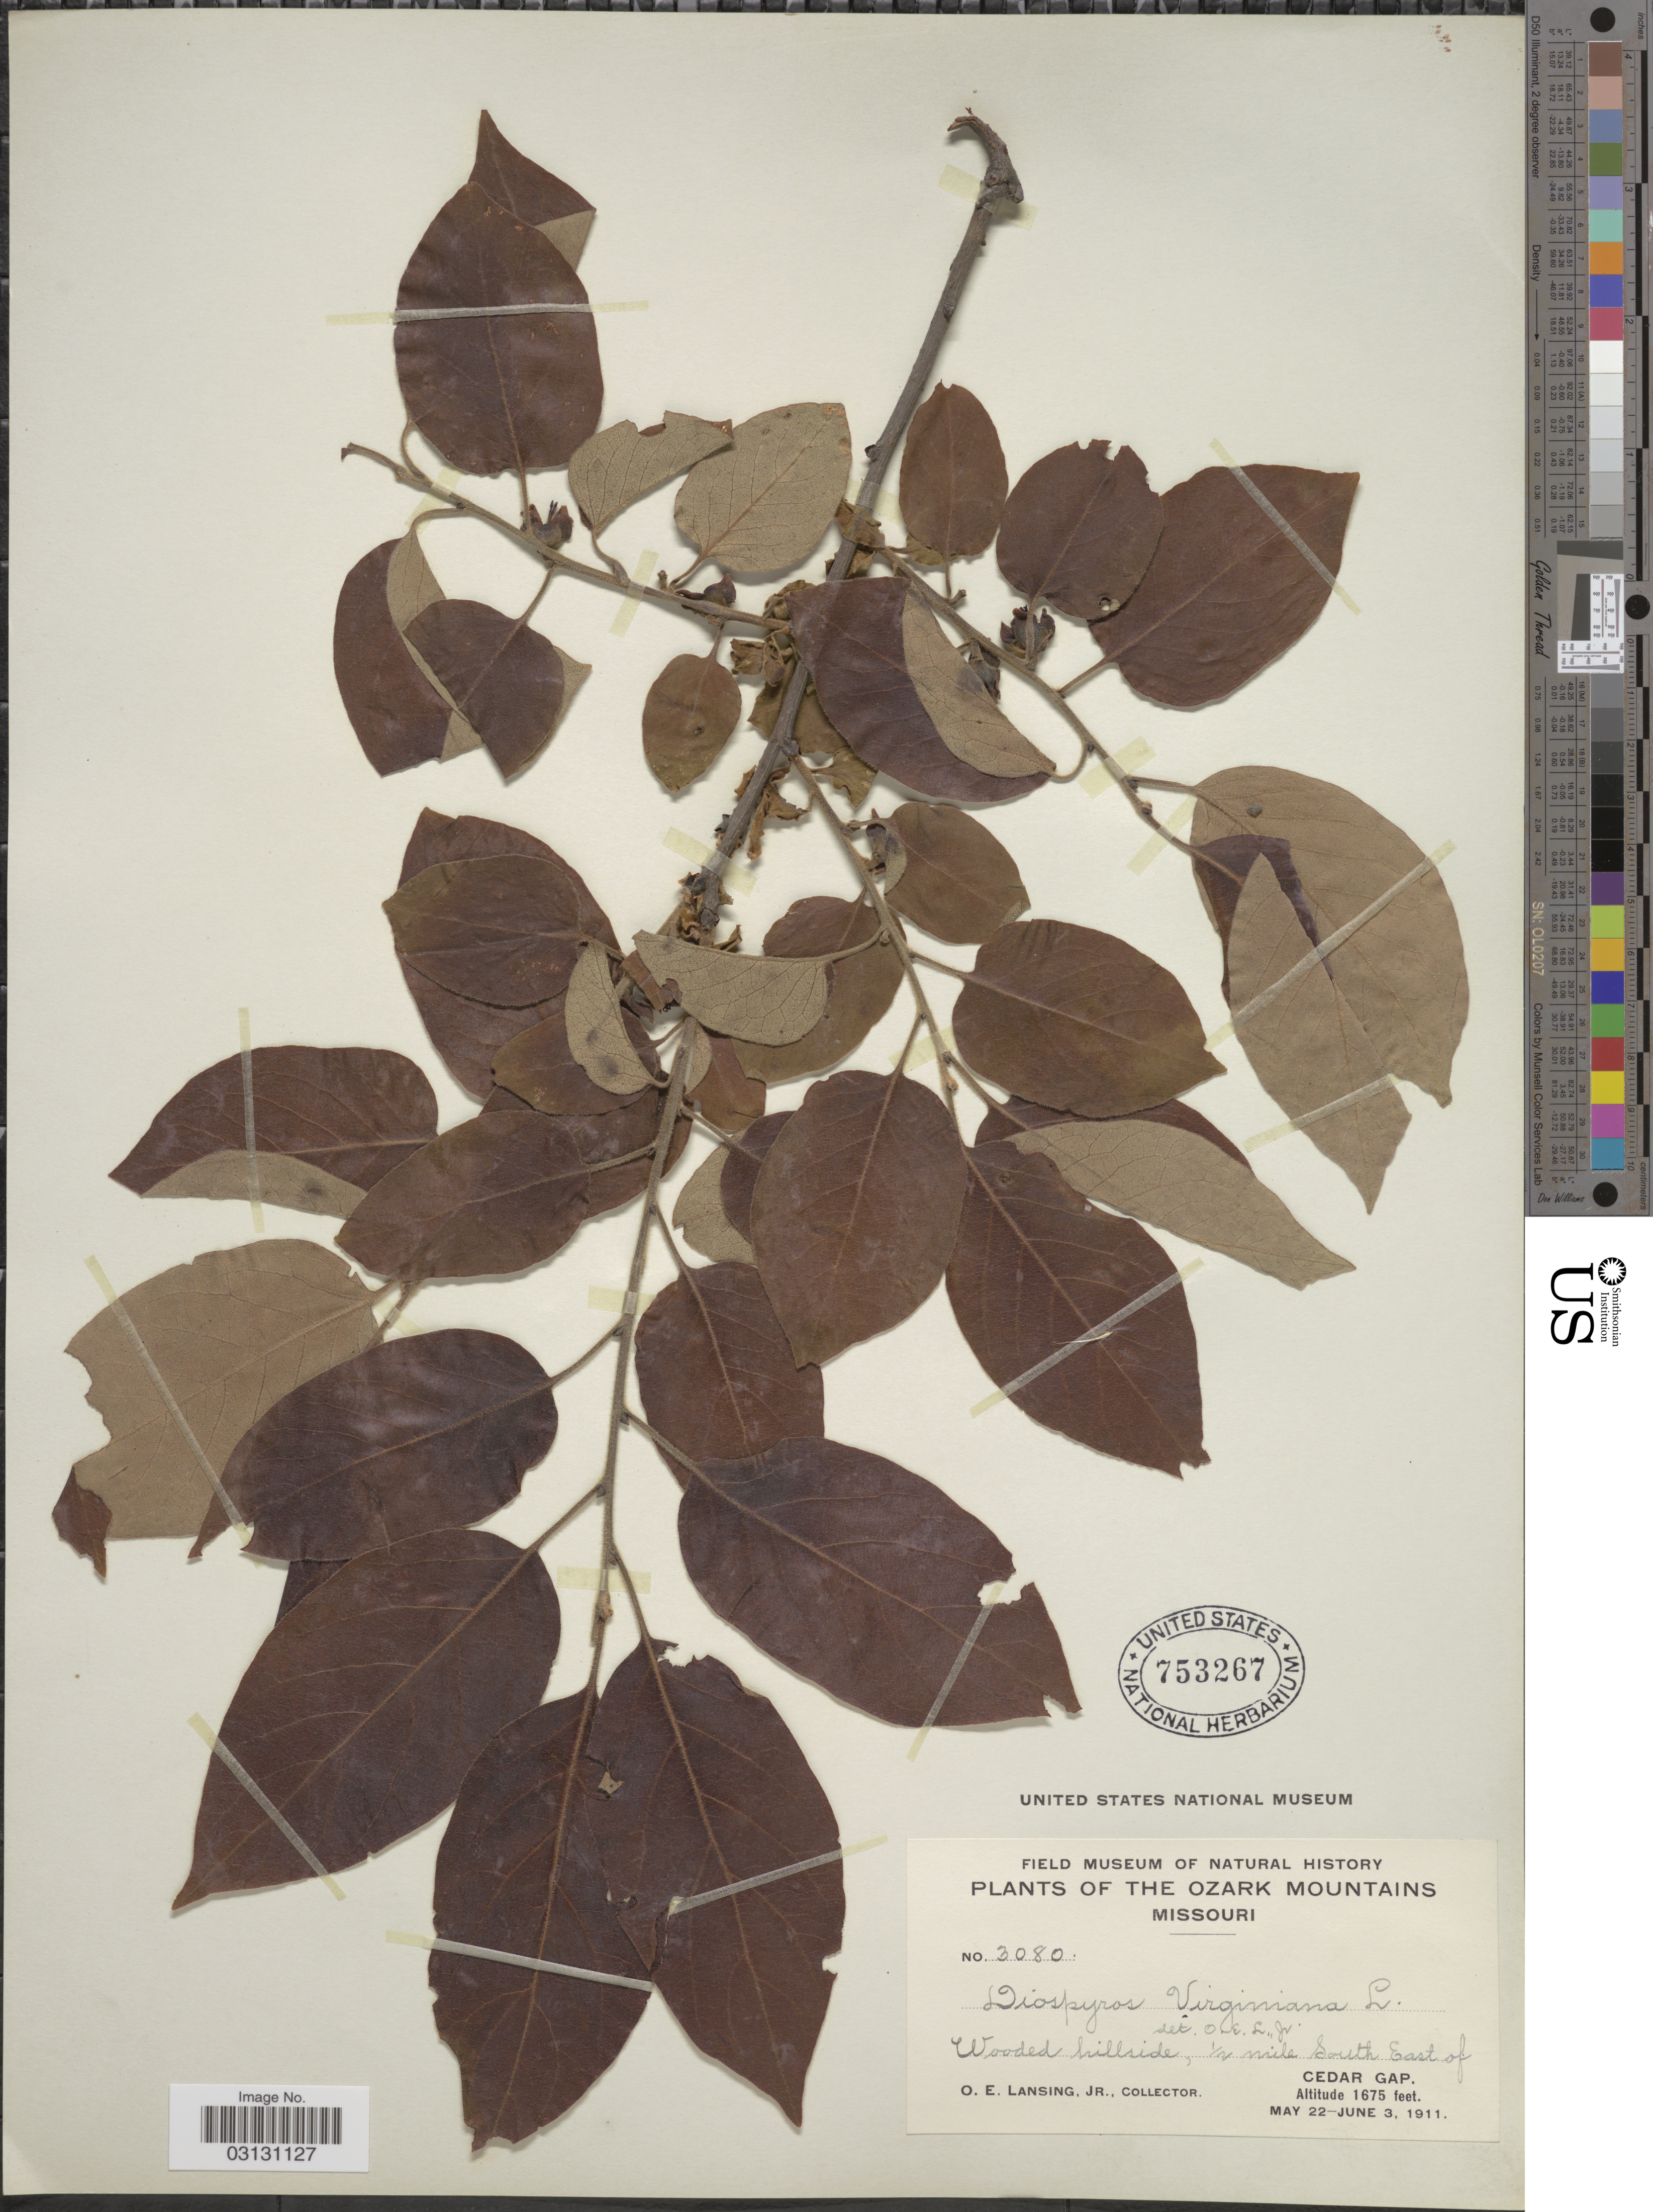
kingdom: Plantae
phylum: Tracheophyta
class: Magnoliopsida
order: Ericales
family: Ebenaceae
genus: Diospyros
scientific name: Diospyros virginiana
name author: L.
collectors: O. Lansing Jr.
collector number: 3080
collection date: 1911-05-22/1911-06-03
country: United States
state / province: Missouri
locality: Ozark Mountains. Wooded hillside, ½ mile South East of Cedar Gap.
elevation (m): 511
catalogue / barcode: US 753267